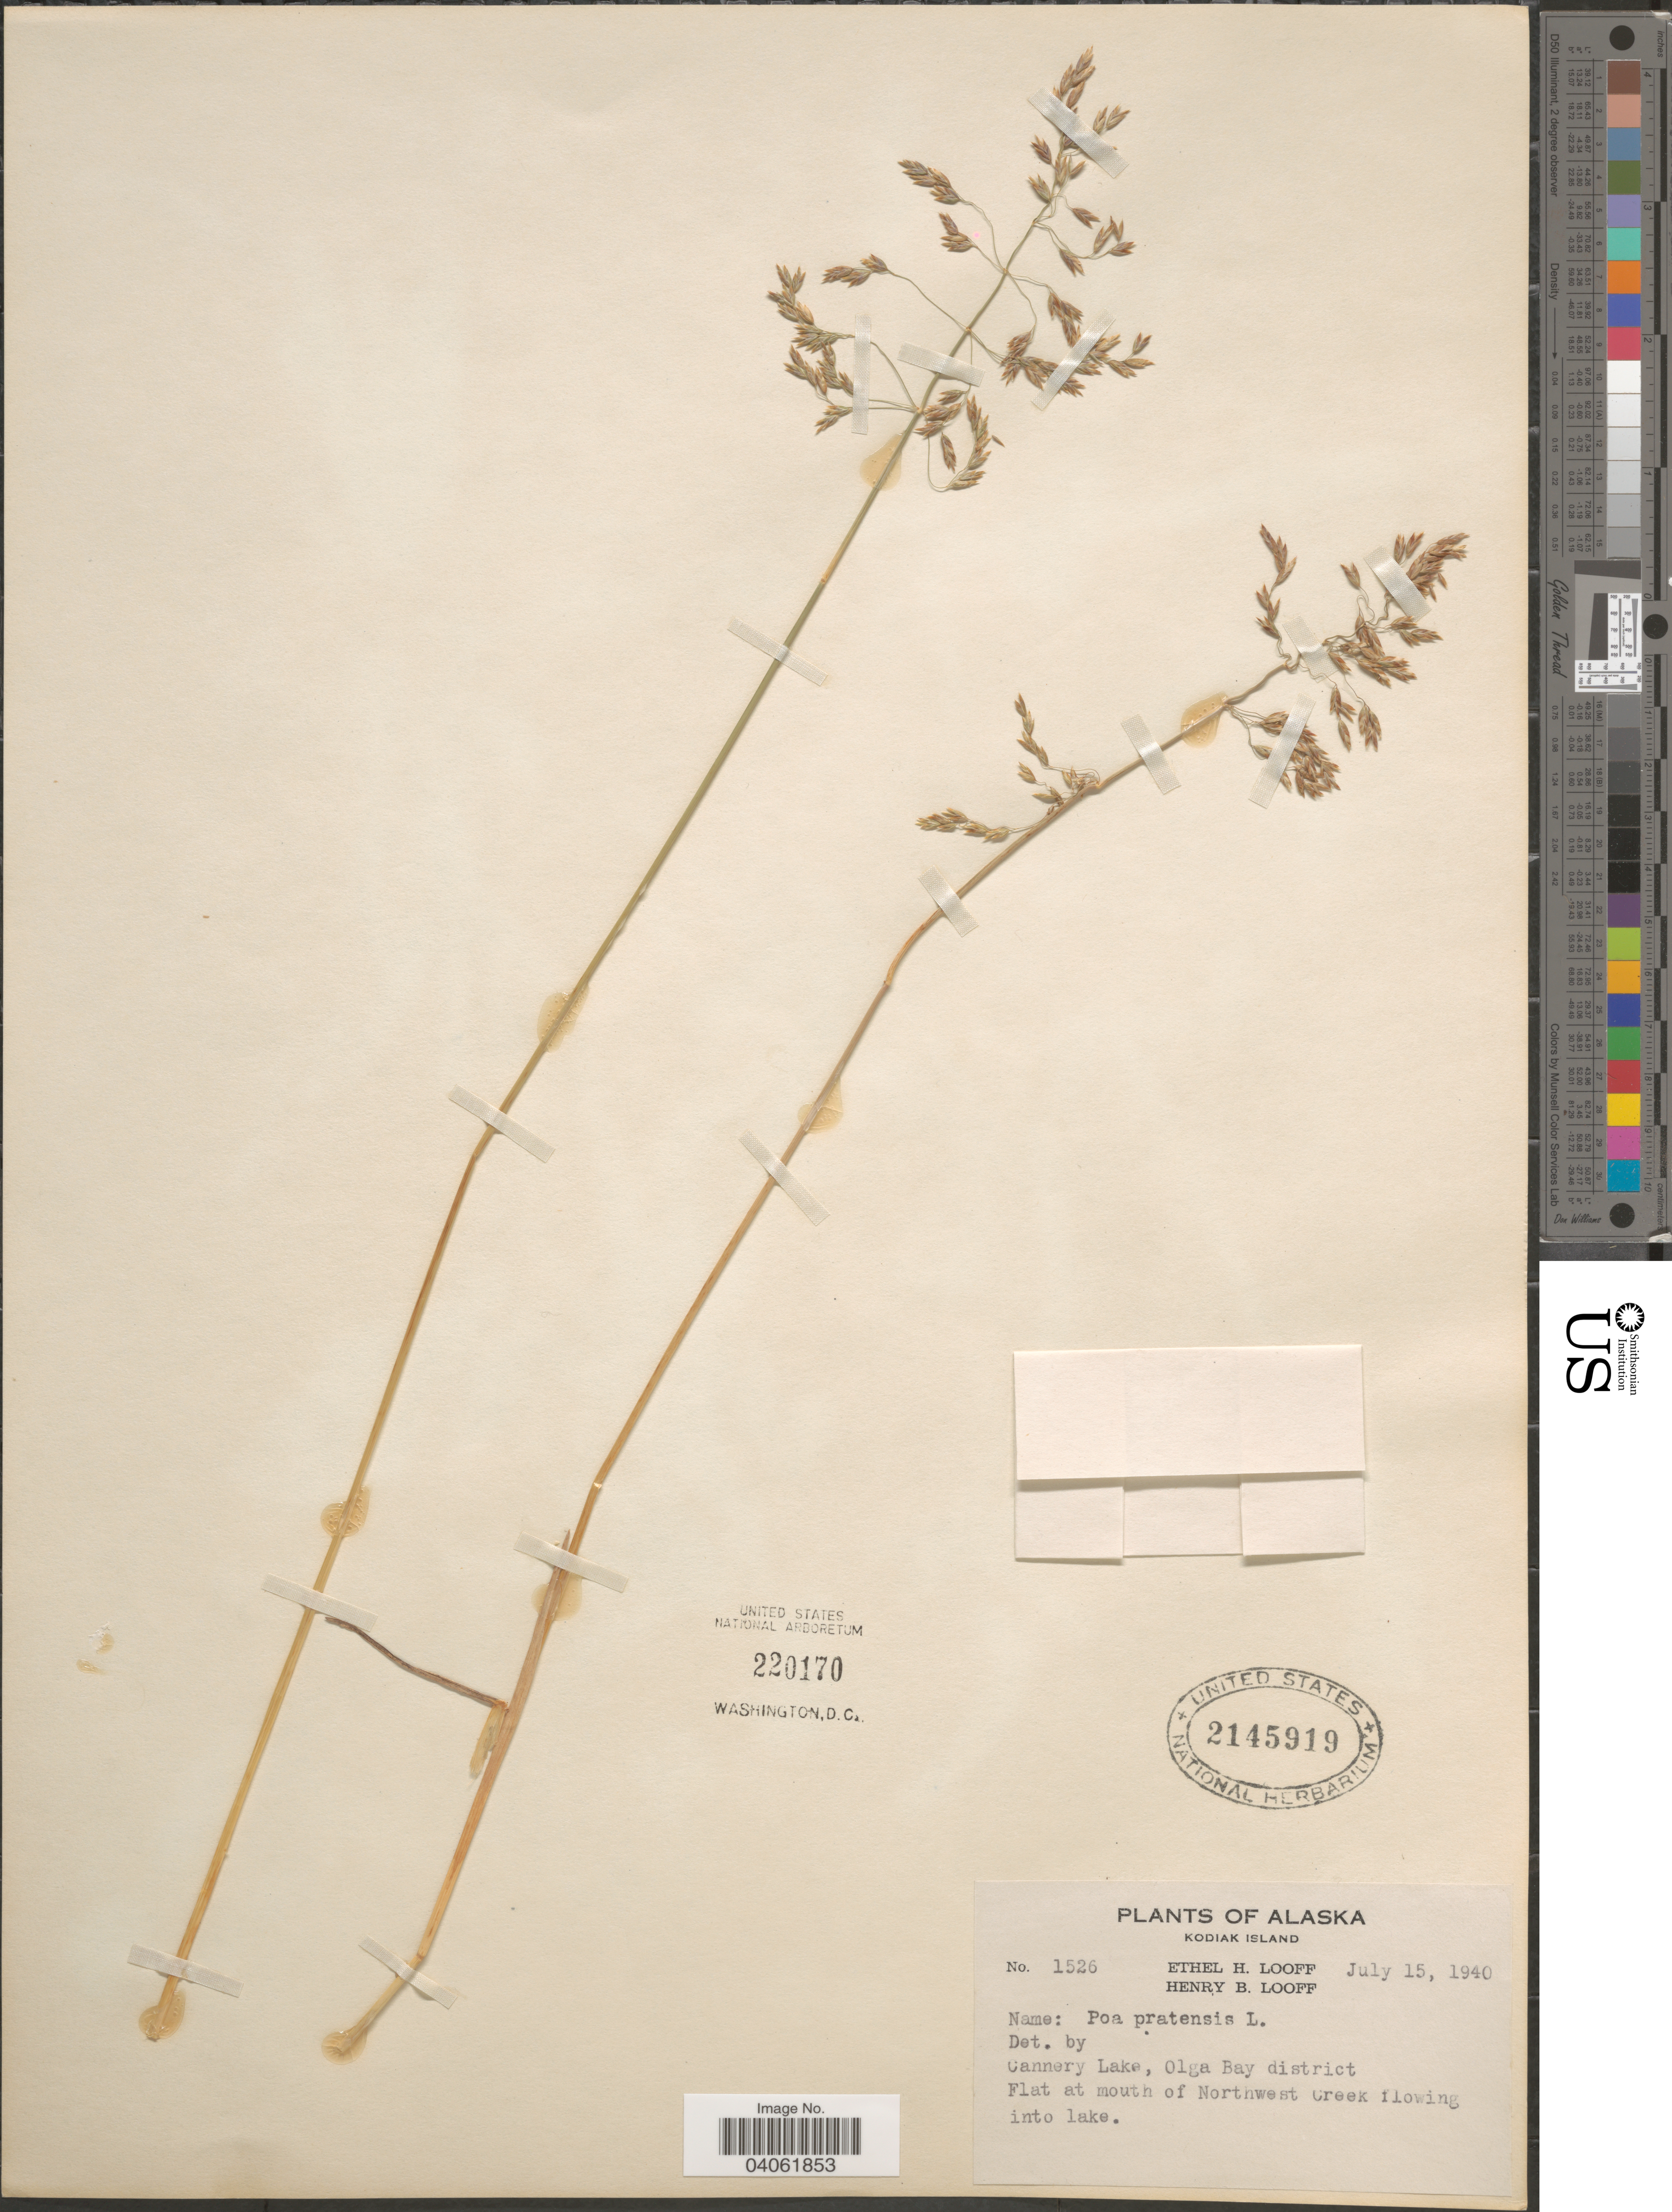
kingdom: Plantae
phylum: Tracheophyta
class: Liliopsida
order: Poales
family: Poaceae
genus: Poa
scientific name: Poa pratensis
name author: L.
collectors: E. Looff & H. Looff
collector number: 1526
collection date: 1940-07-15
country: United States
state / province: Alaska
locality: Kodiak Island. Cannery Lake, Olga Bay district. Flat at mouth of Northwest Creek flowing into lake.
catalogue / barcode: US 2145919